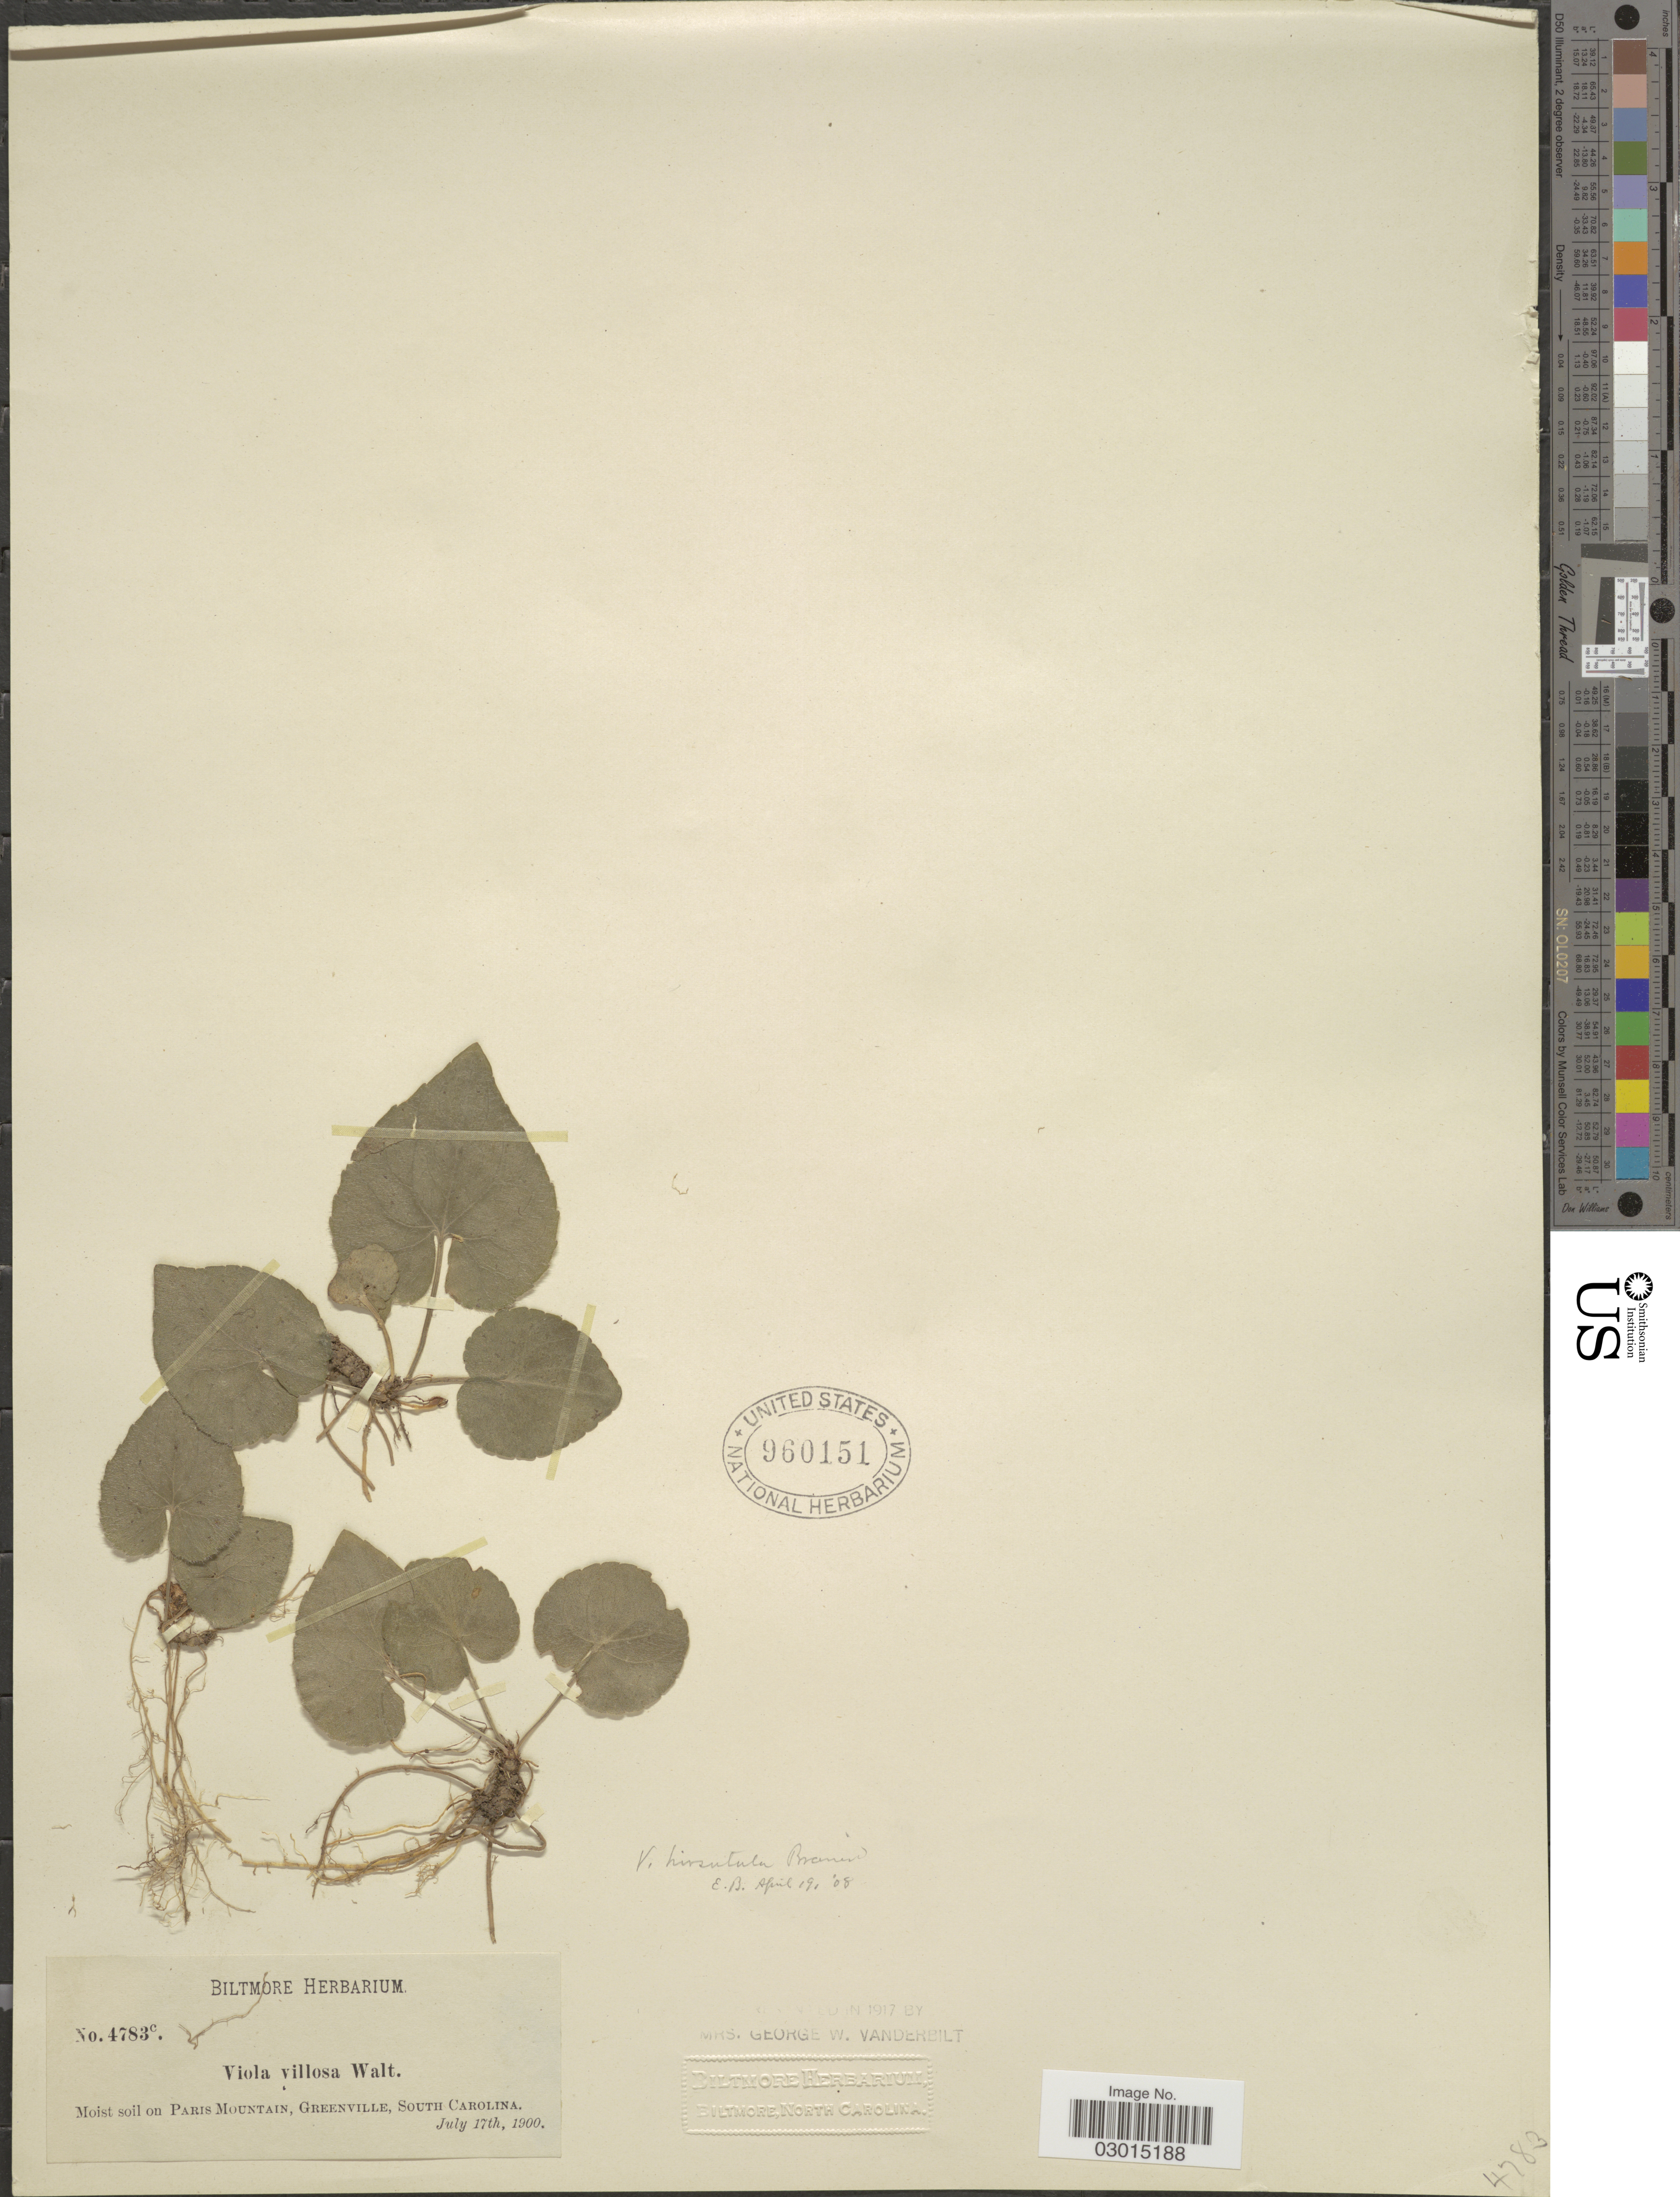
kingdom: Plantae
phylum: Tracheophyta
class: Magnoliopsida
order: Malpighiales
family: Violaceae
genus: Viola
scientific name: Viola hirsutula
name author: Brainerd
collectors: ex herb. Biltmore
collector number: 4783c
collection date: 1900-07-17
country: United States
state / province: South Carolina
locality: Moist soil on Paris Mountain, Greenville.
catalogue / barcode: US 960151